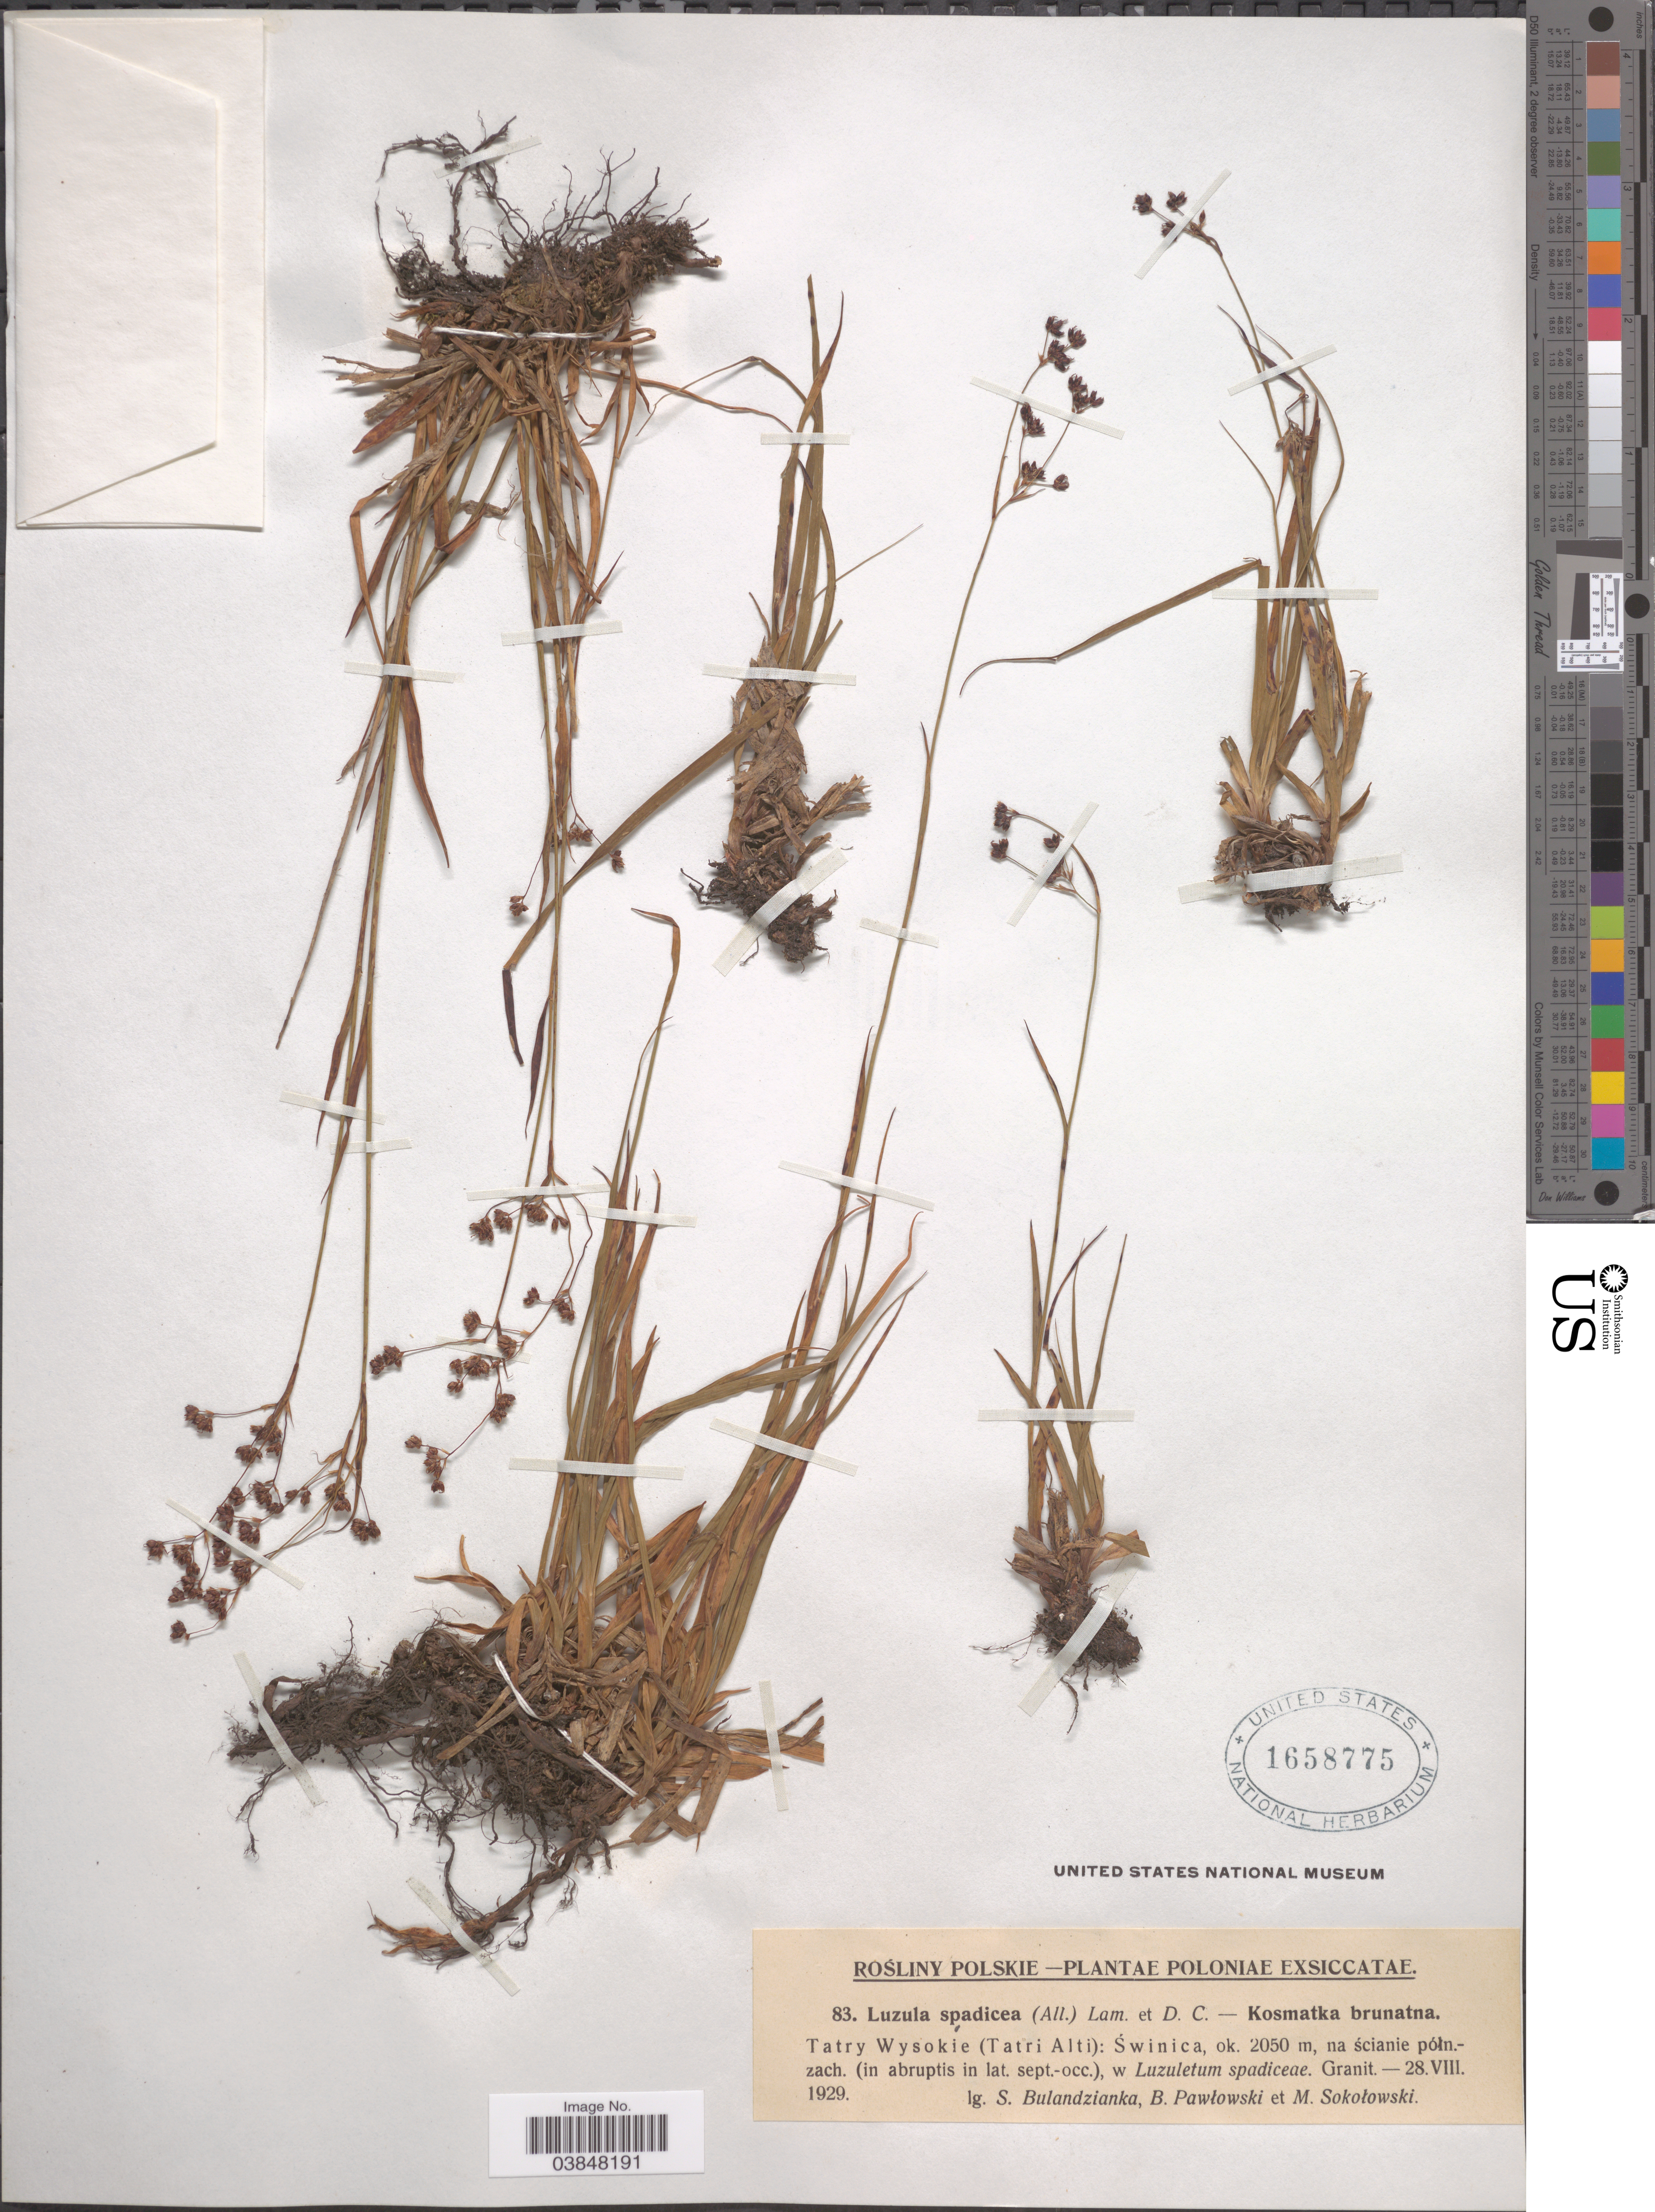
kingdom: Plantae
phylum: Tracheophyta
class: Liliopsida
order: Poales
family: Juncaceae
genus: Luzula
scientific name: Luzula spadicea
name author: DC.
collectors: S. Bulandzianka, B. Pawlowski & M. Sokolowski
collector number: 83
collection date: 1929-08-28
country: Poland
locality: Poloniæ. Tatry Wysokie (Tatri Alti): Swinica.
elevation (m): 2050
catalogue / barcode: US 1658775